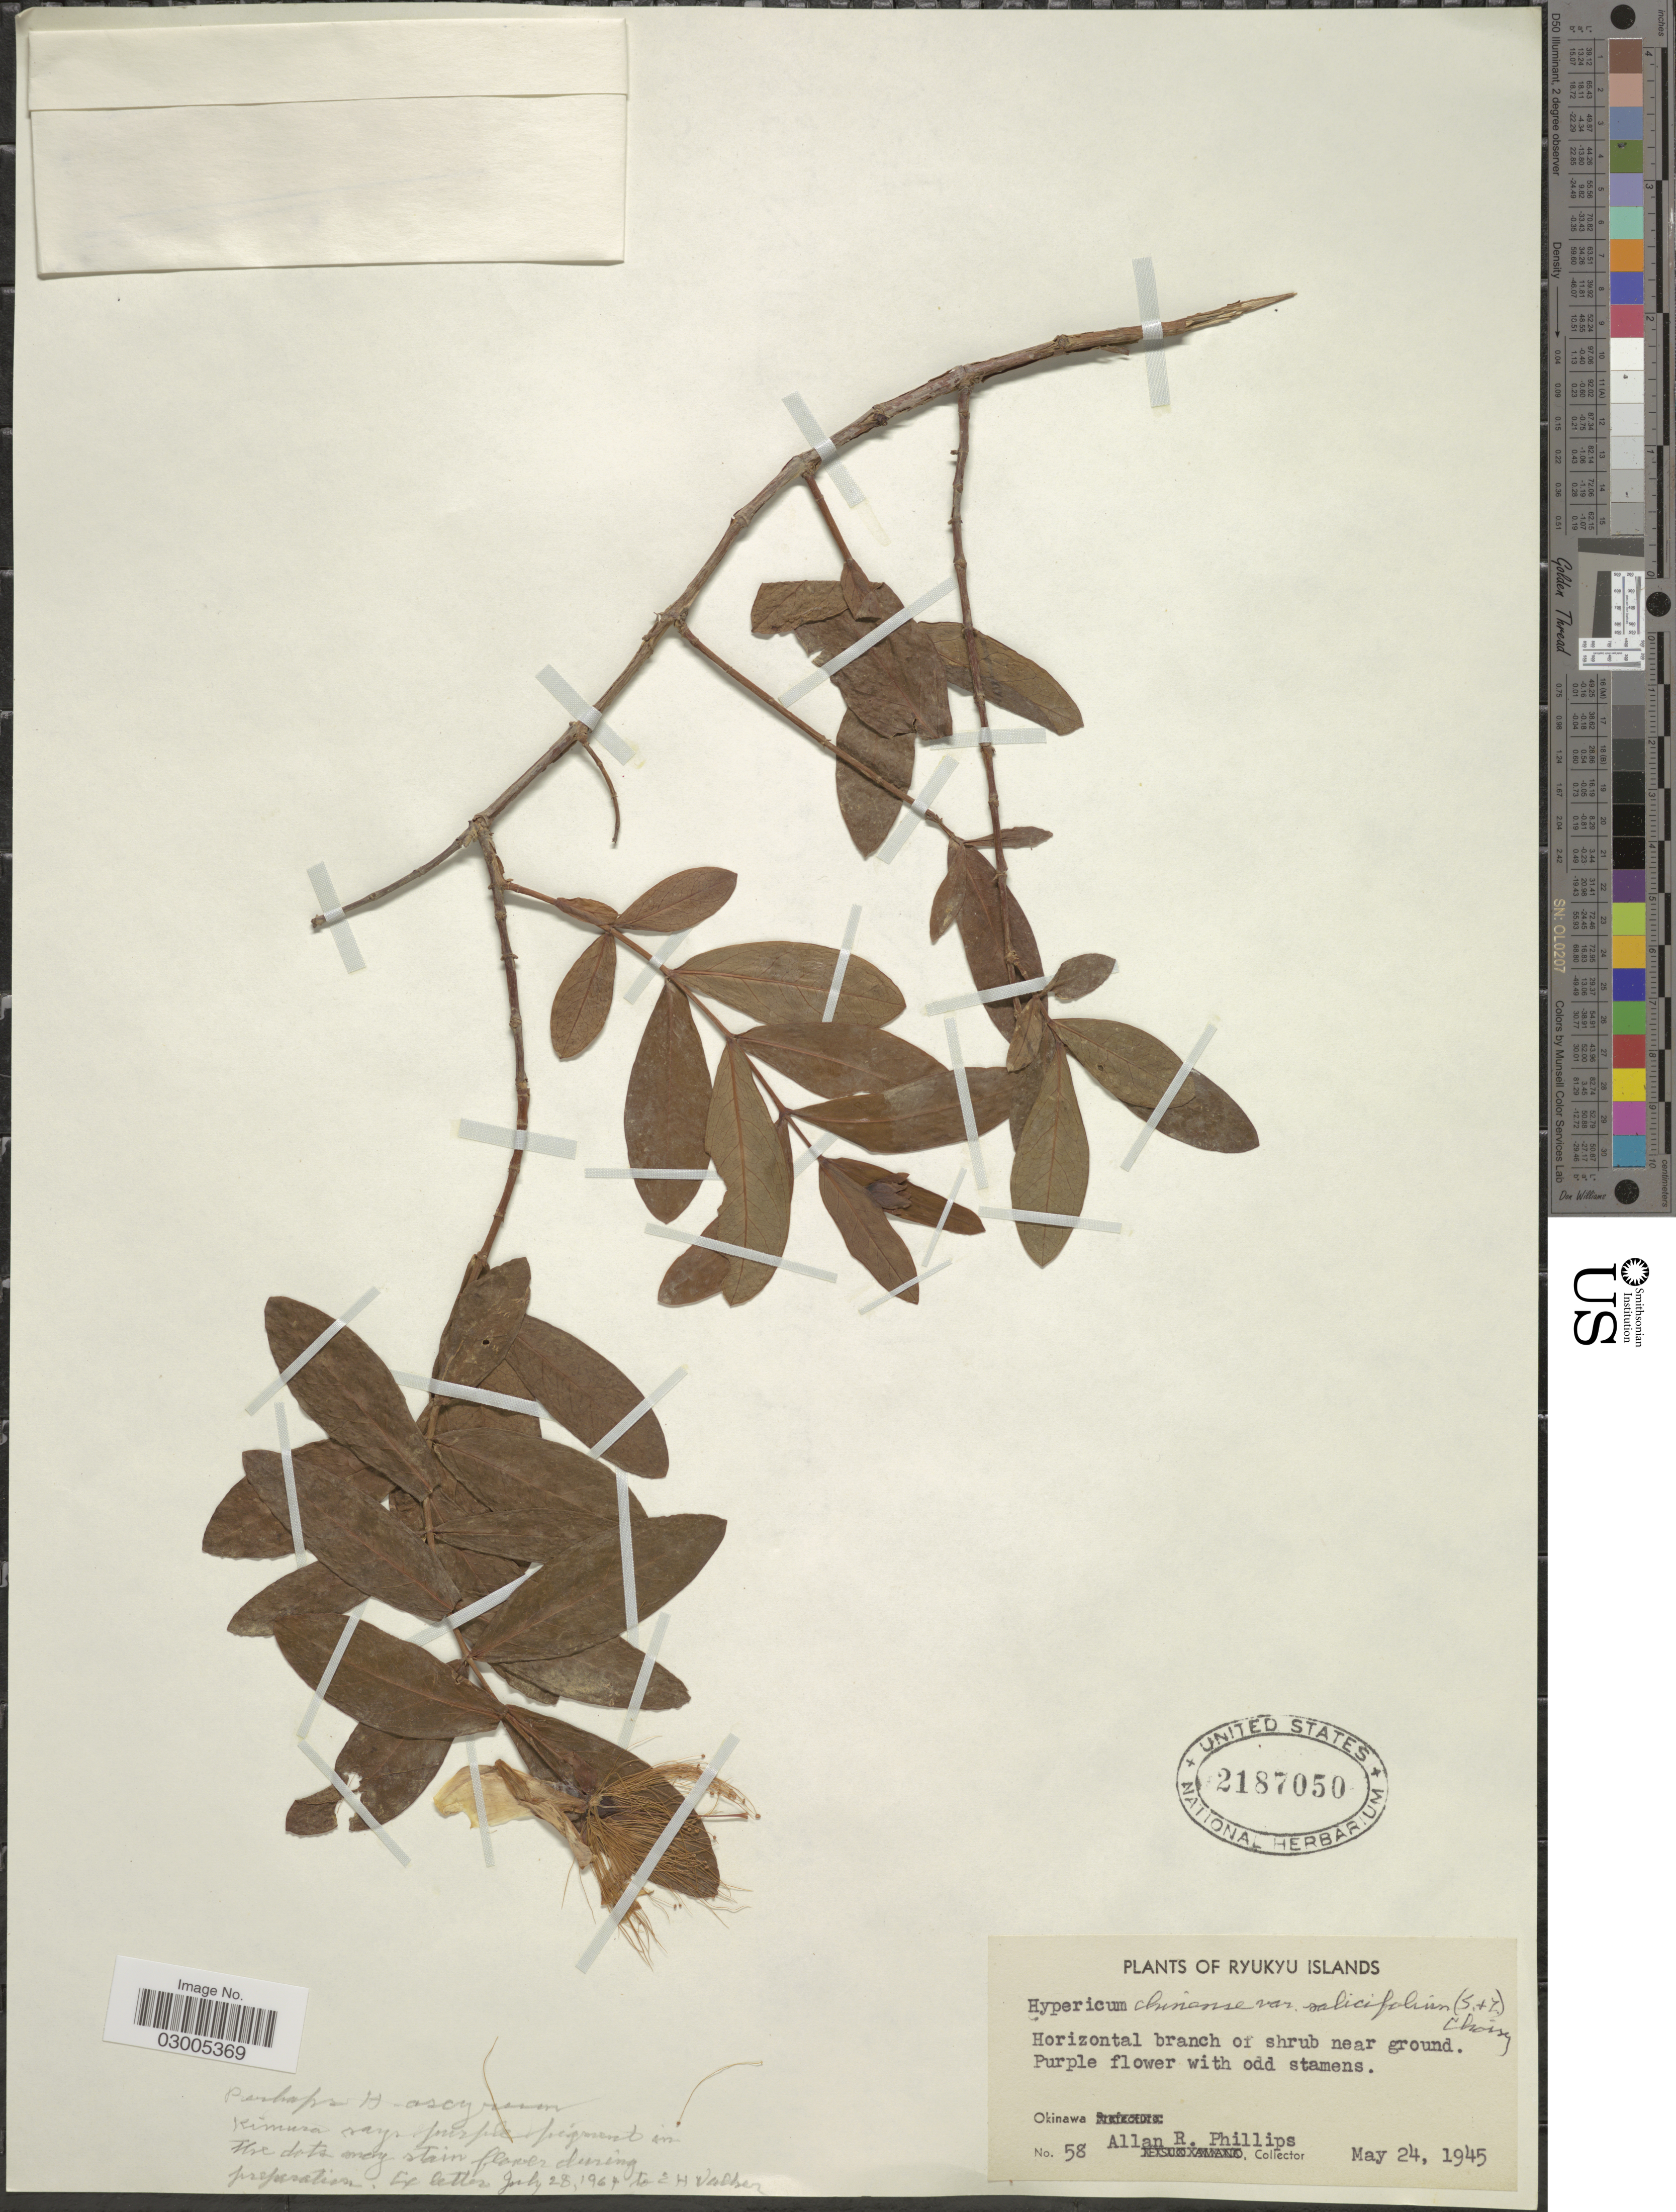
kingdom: Plantae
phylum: Tracheophyta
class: Magnoliopsida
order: Malpighiales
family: Hypericaceae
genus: Hypericum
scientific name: Hypericum monogynum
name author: L.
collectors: A. R. Phillips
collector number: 58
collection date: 1945-05-24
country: Japan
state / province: Okinawa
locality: Ryukyu Islands. Okinawa.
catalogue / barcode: US 2187050